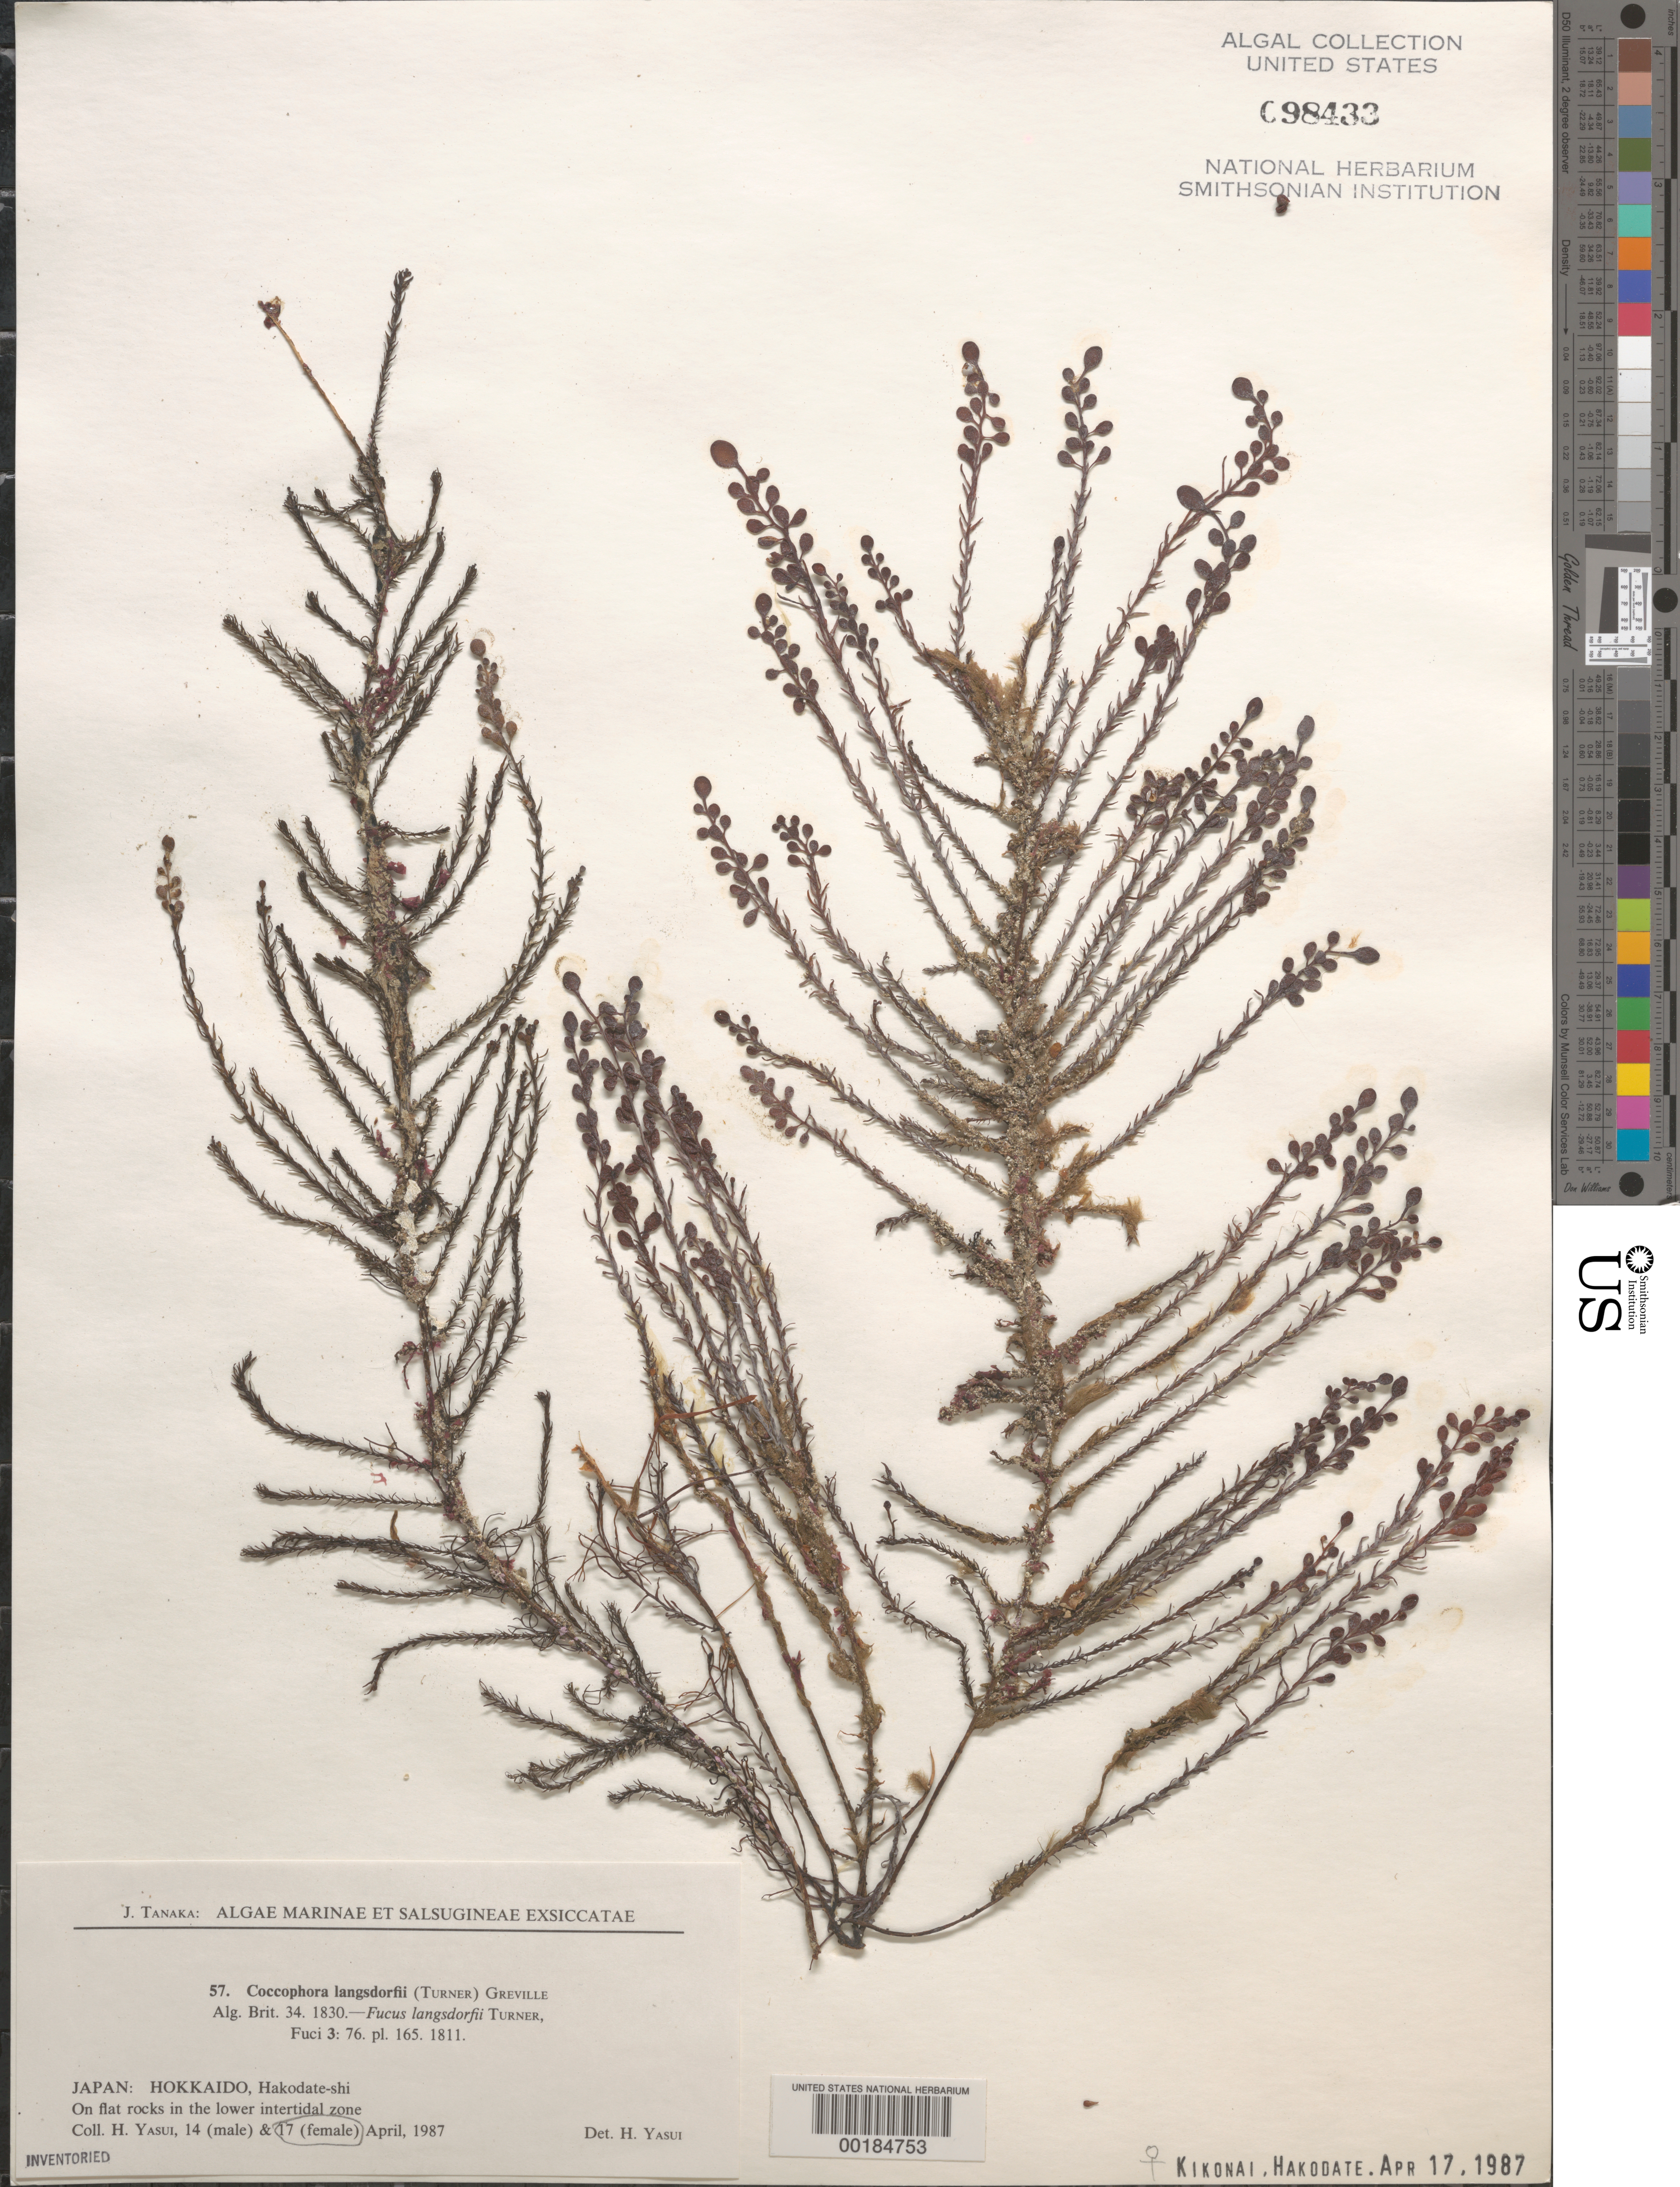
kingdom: Chromista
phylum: Ochrophyta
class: Phaeophyceae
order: Fucales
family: Sargassaceae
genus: Coccophora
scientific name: Coccophora langsdorfii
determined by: Yasui, H.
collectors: H. Yasui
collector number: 57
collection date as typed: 17 Apr 1987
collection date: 1987-04-17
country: Japan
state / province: Hokkaido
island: Hokkaido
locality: Hakodate-shi, Kikonai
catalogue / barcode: US 98433